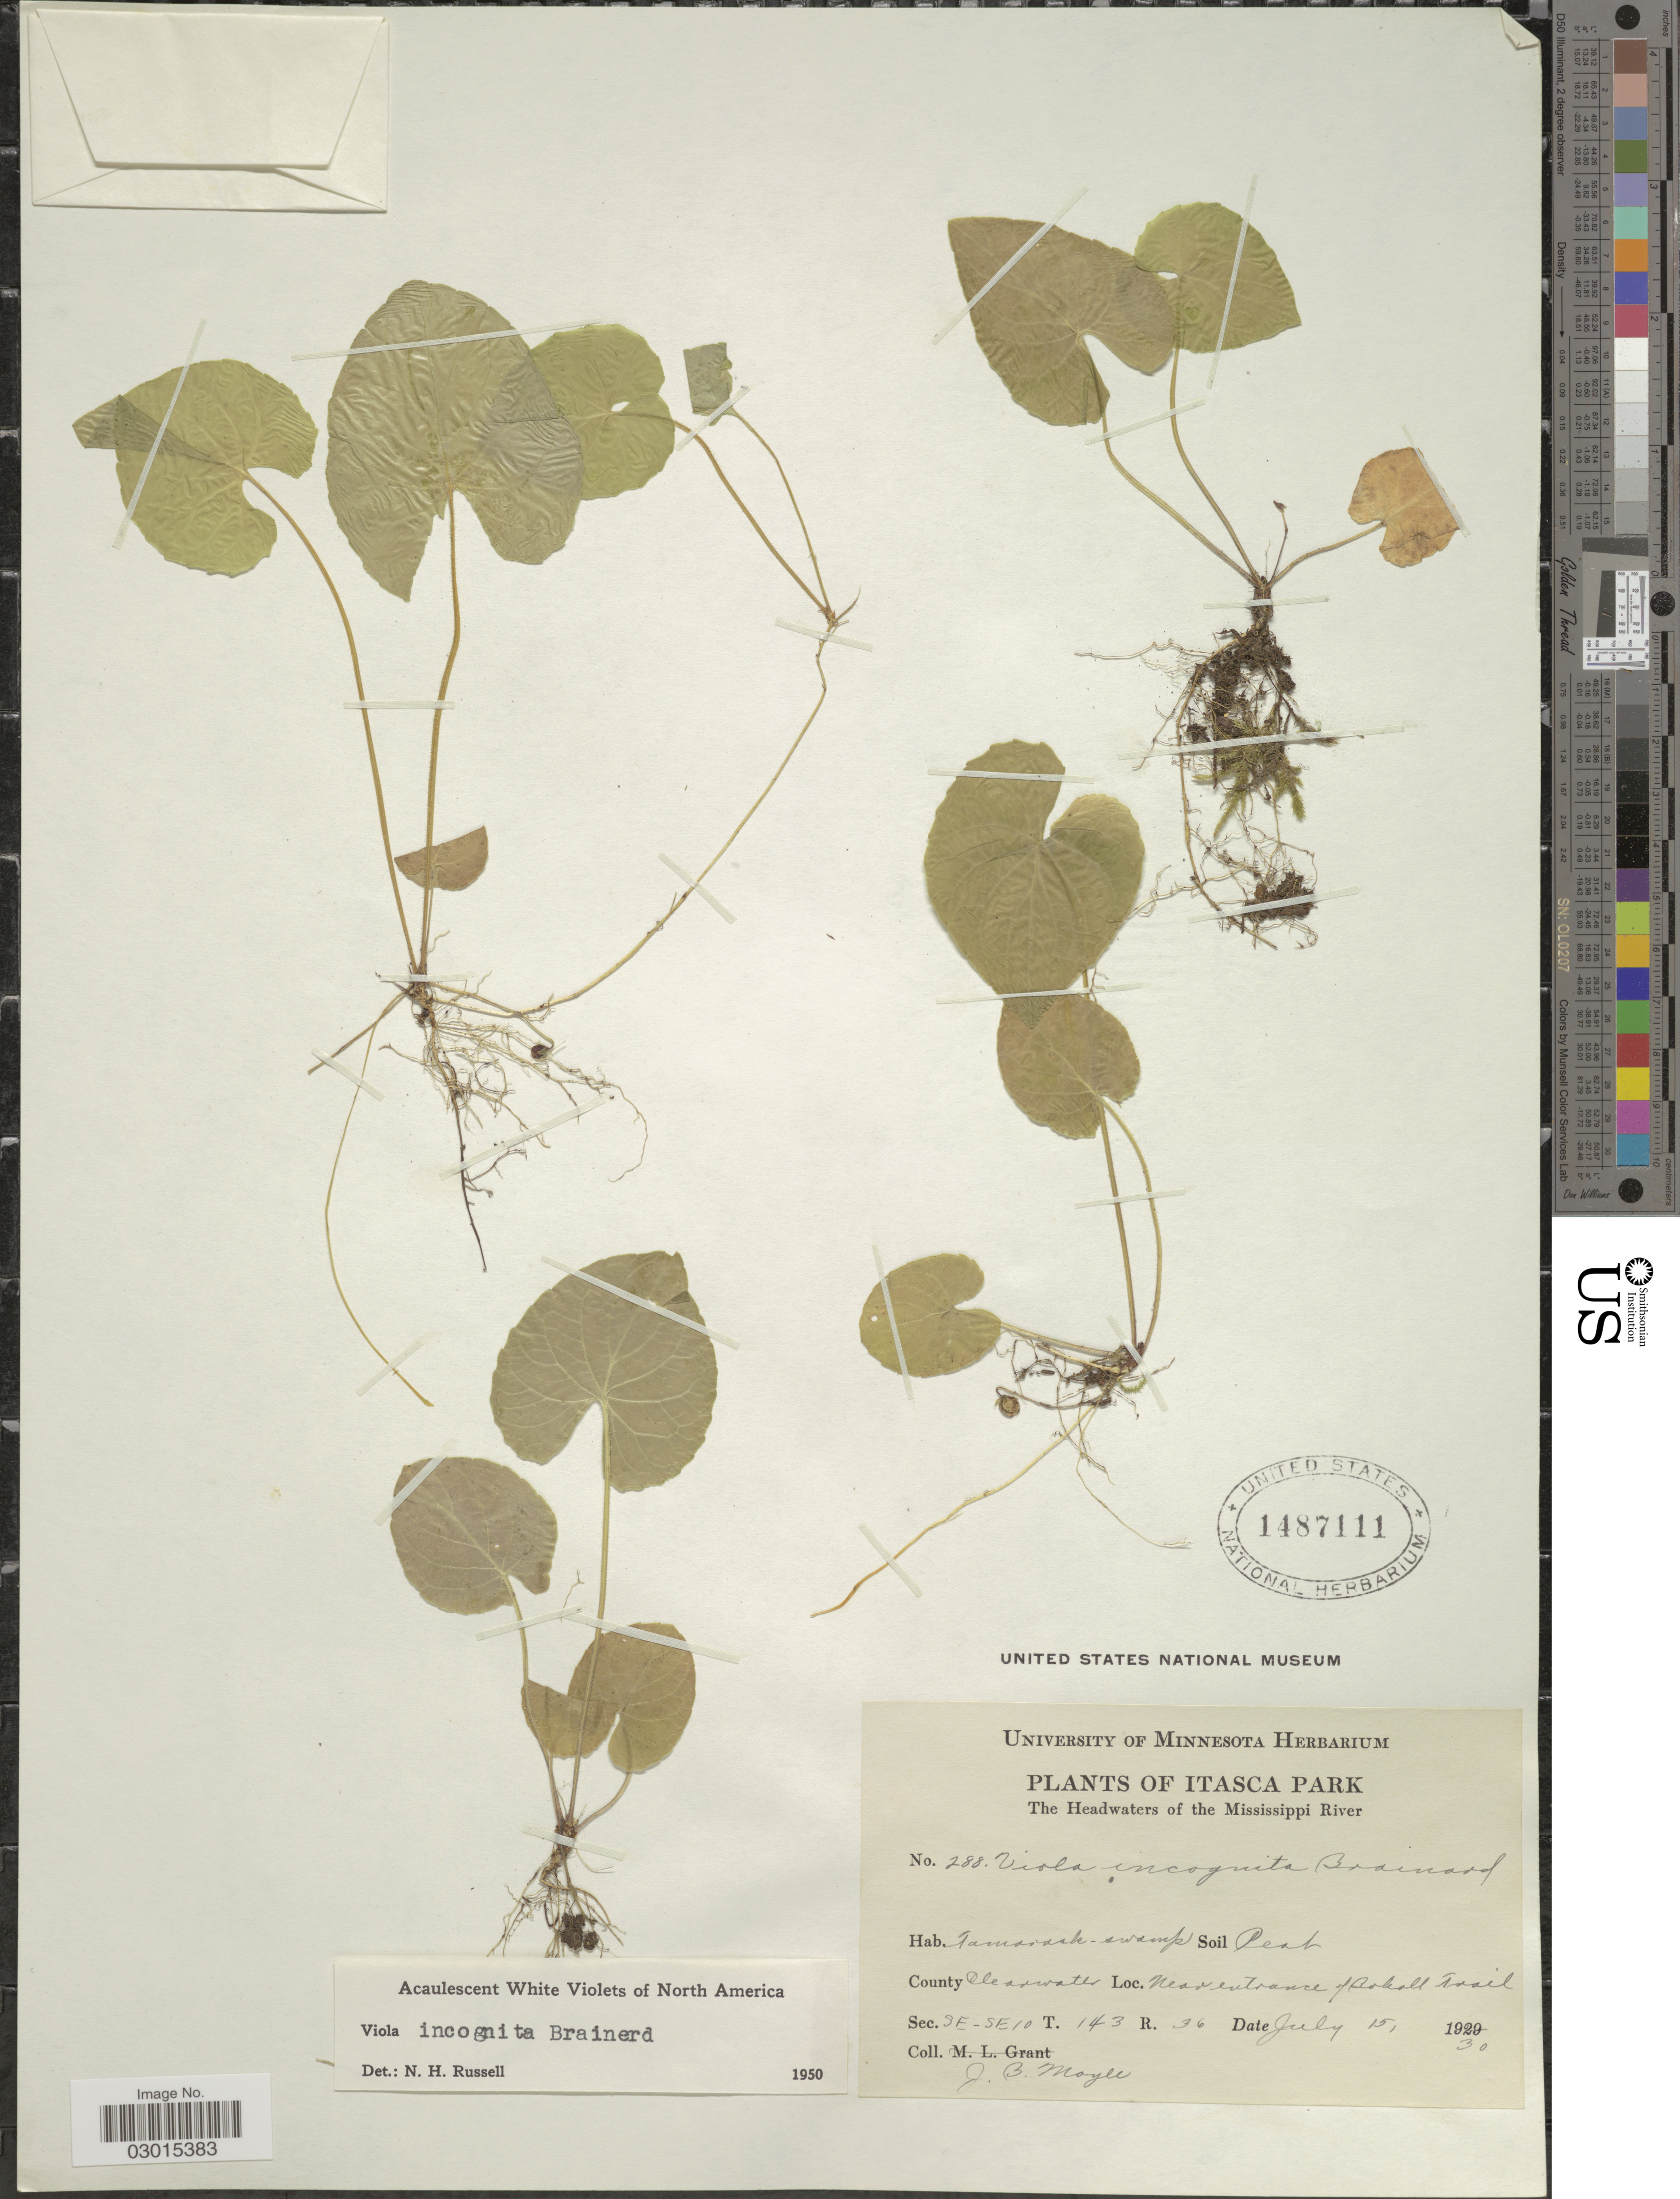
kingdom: Plantae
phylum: Tracheophyta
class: Magnoliopsida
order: Malpighiales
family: Violaceae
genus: Viola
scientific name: Viola incognita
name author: Brainerd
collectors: J. Moyle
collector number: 288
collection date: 1930-07-15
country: United States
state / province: Minnesota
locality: Itasca Park. The Headwaters of the Mississippi River. County Clearwater. Near entrance of Bohall Trail. Sec. SE-SE10 T143 R36.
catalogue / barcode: US 1487111